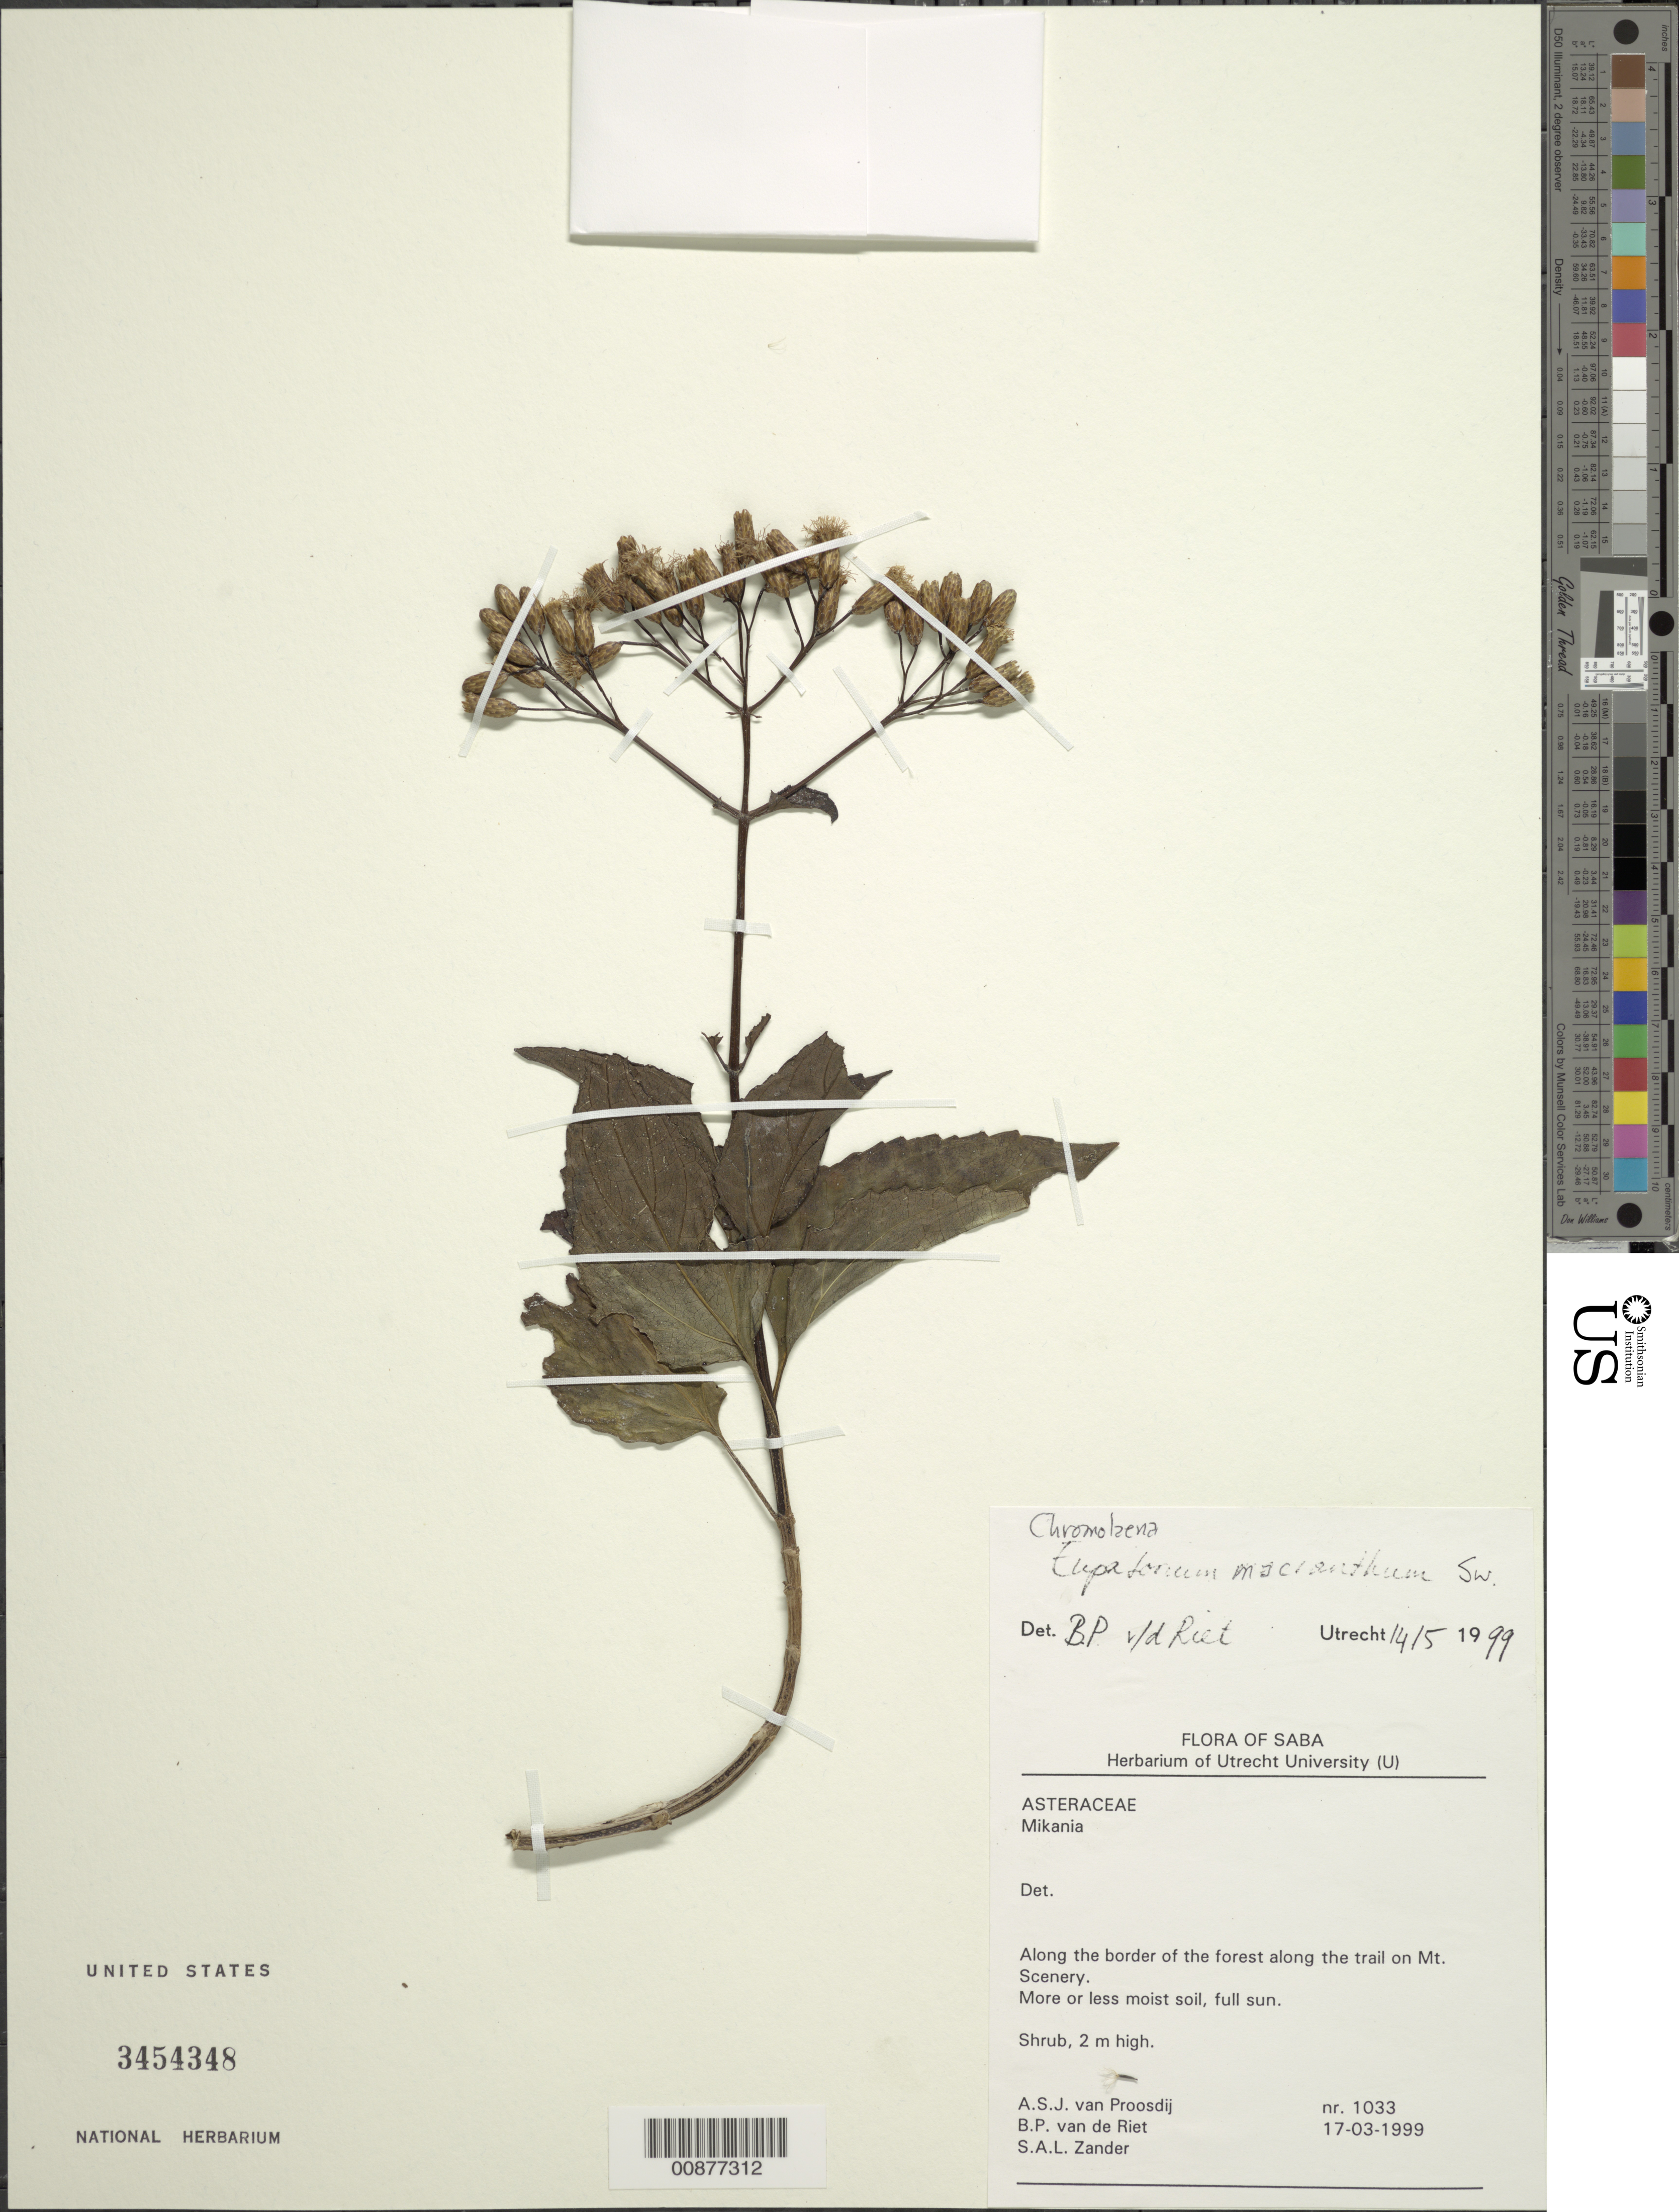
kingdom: Plantae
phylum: Tracheophyta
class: Magnoliopsida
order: Asterales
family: Asteraceae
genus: Chromolaena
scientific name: Chromolaena macrantha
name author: (Sw.) R.M. King & H. Rob.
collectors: A. Proosdij, B. Riet & S. Zander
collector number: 1033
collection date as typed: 17 Mar 1999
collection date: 1999-03-17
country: Netherlands Antilles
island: Saba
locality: Trail on Mt. Scenery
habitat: Border of forest along trail; more or less moist soil, full sun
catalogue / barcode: US 3454348